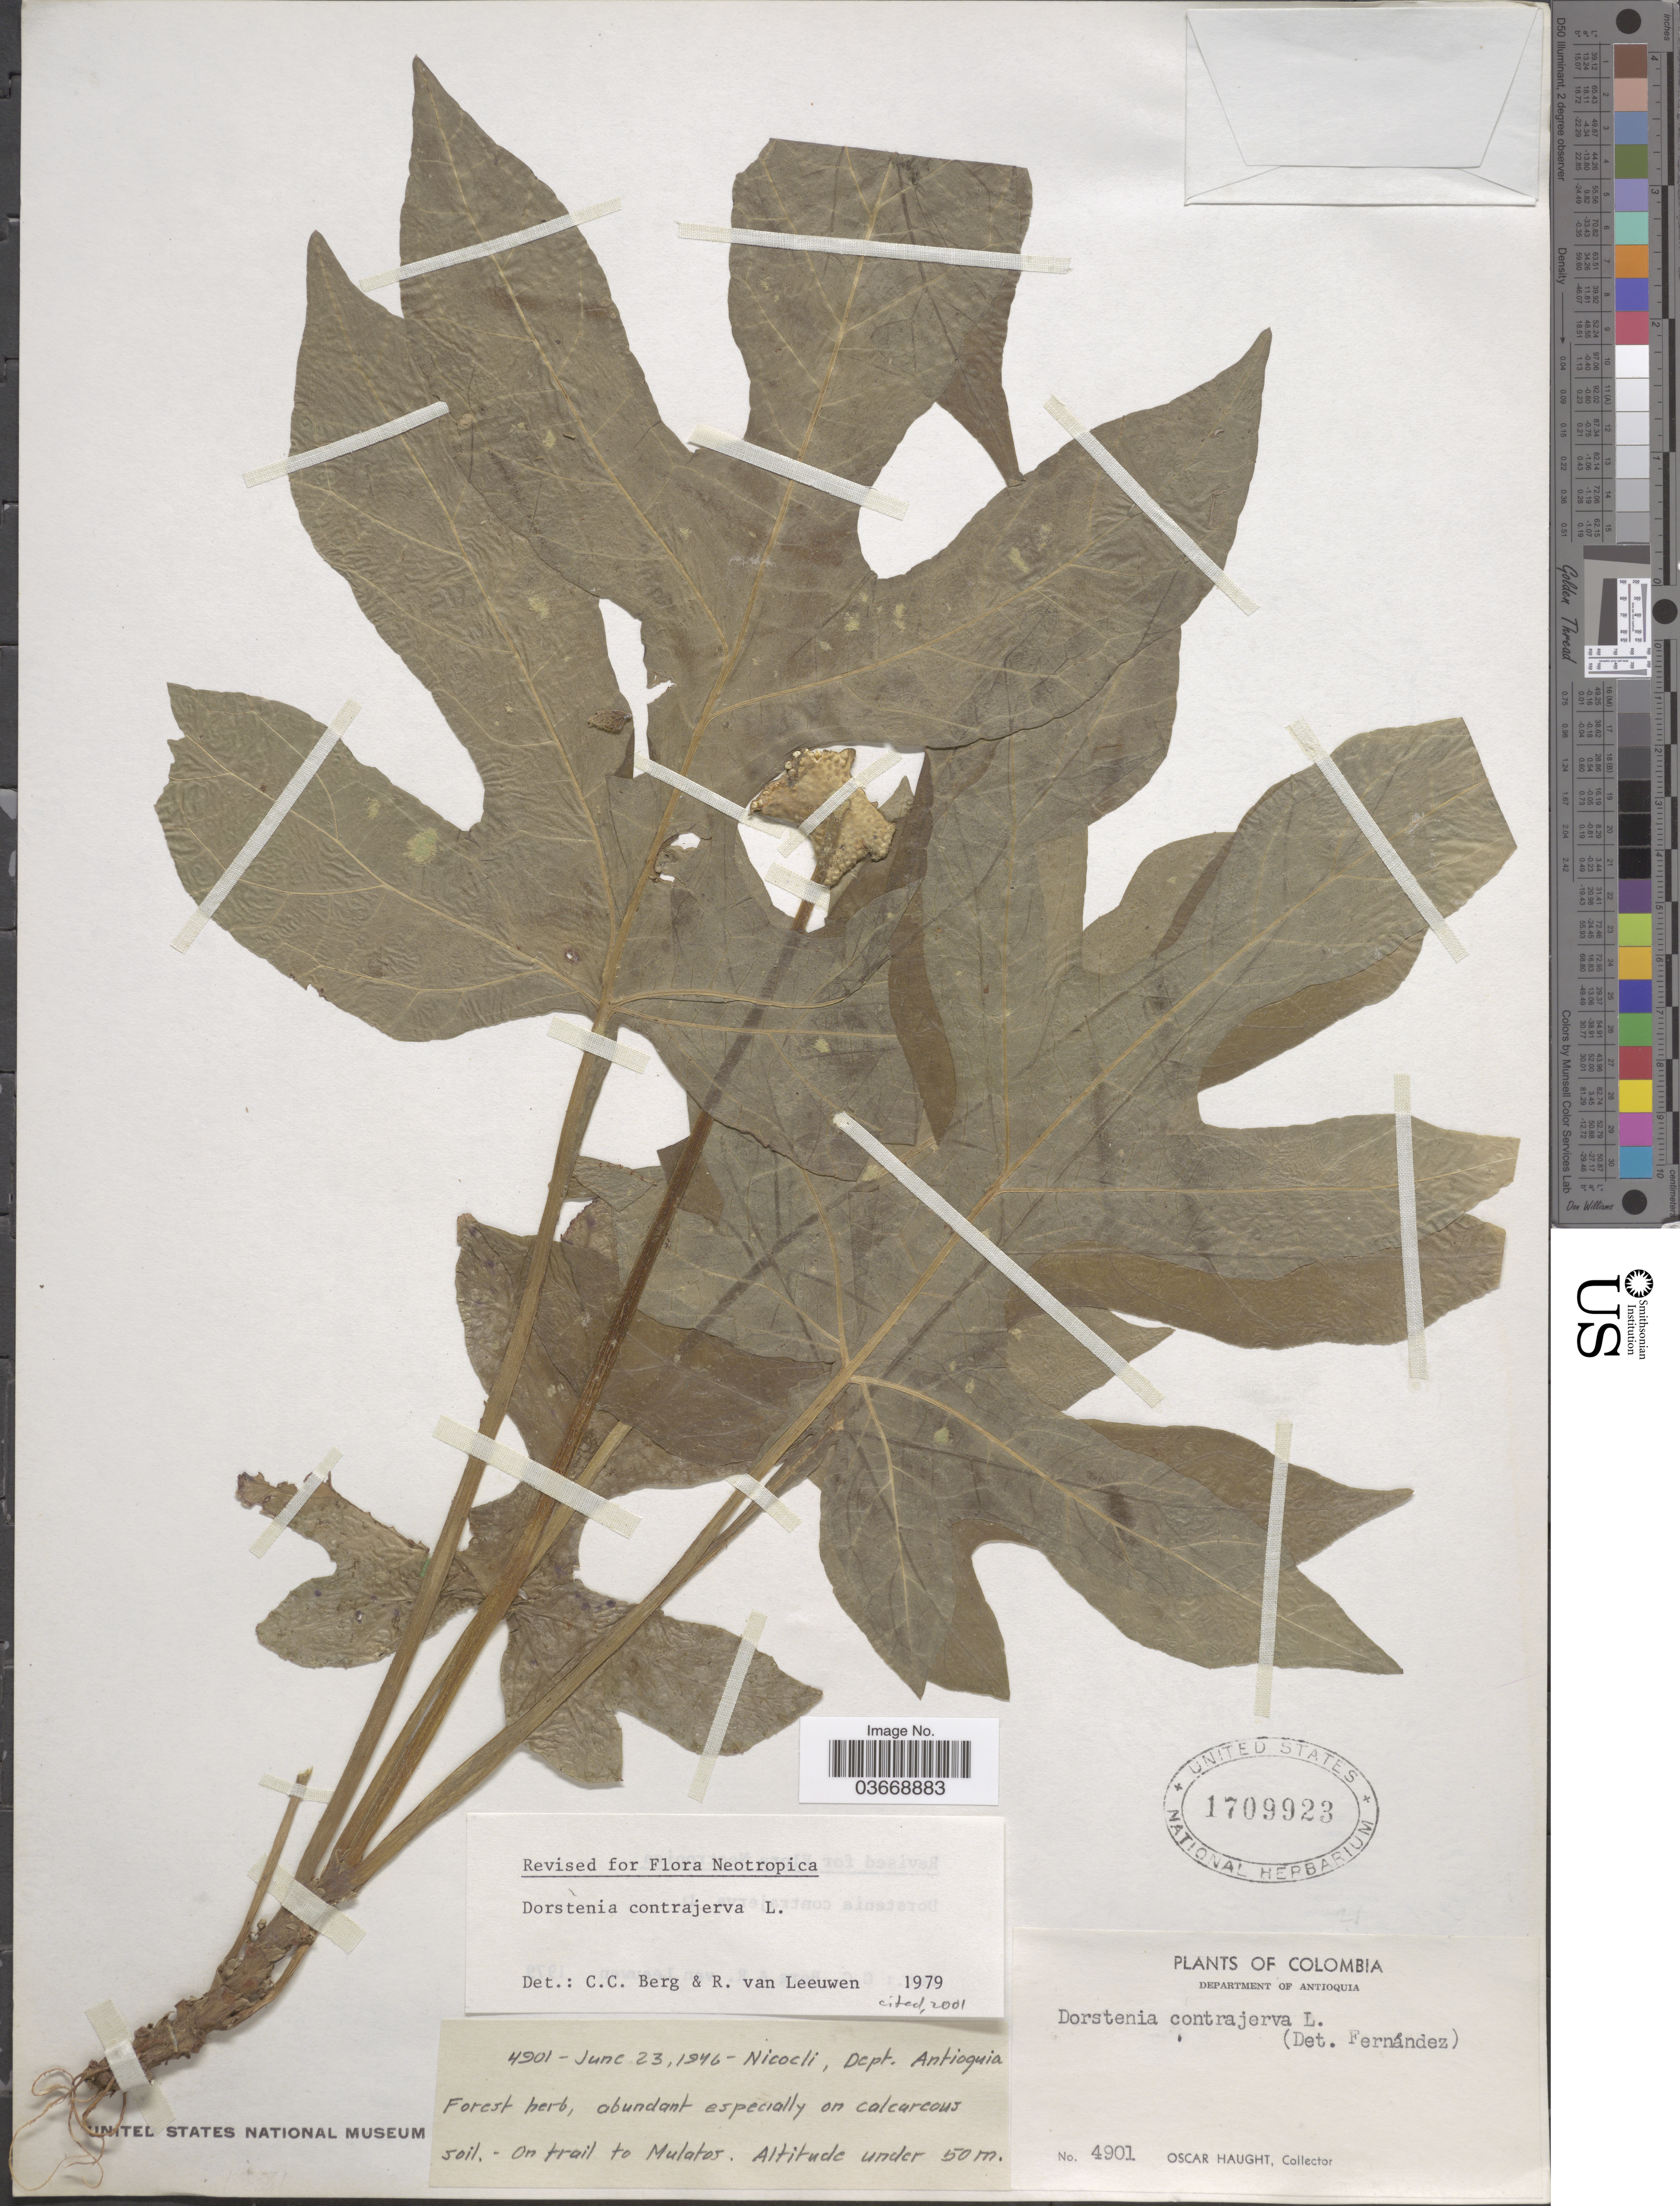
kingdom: Plantae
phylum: Tracheophyta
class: Magnoliopsida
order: Rosales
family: Moraceae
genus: Dorstenia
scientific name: Dorstenia contrajerva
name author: L.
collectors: O. L. Haught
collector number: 4901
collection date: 1946-06-23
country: Colombia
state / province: Antioquia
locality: Nicocli, Dept. Antioquia. On trail to Mulatos.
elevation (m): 50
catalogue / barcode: US 1709923